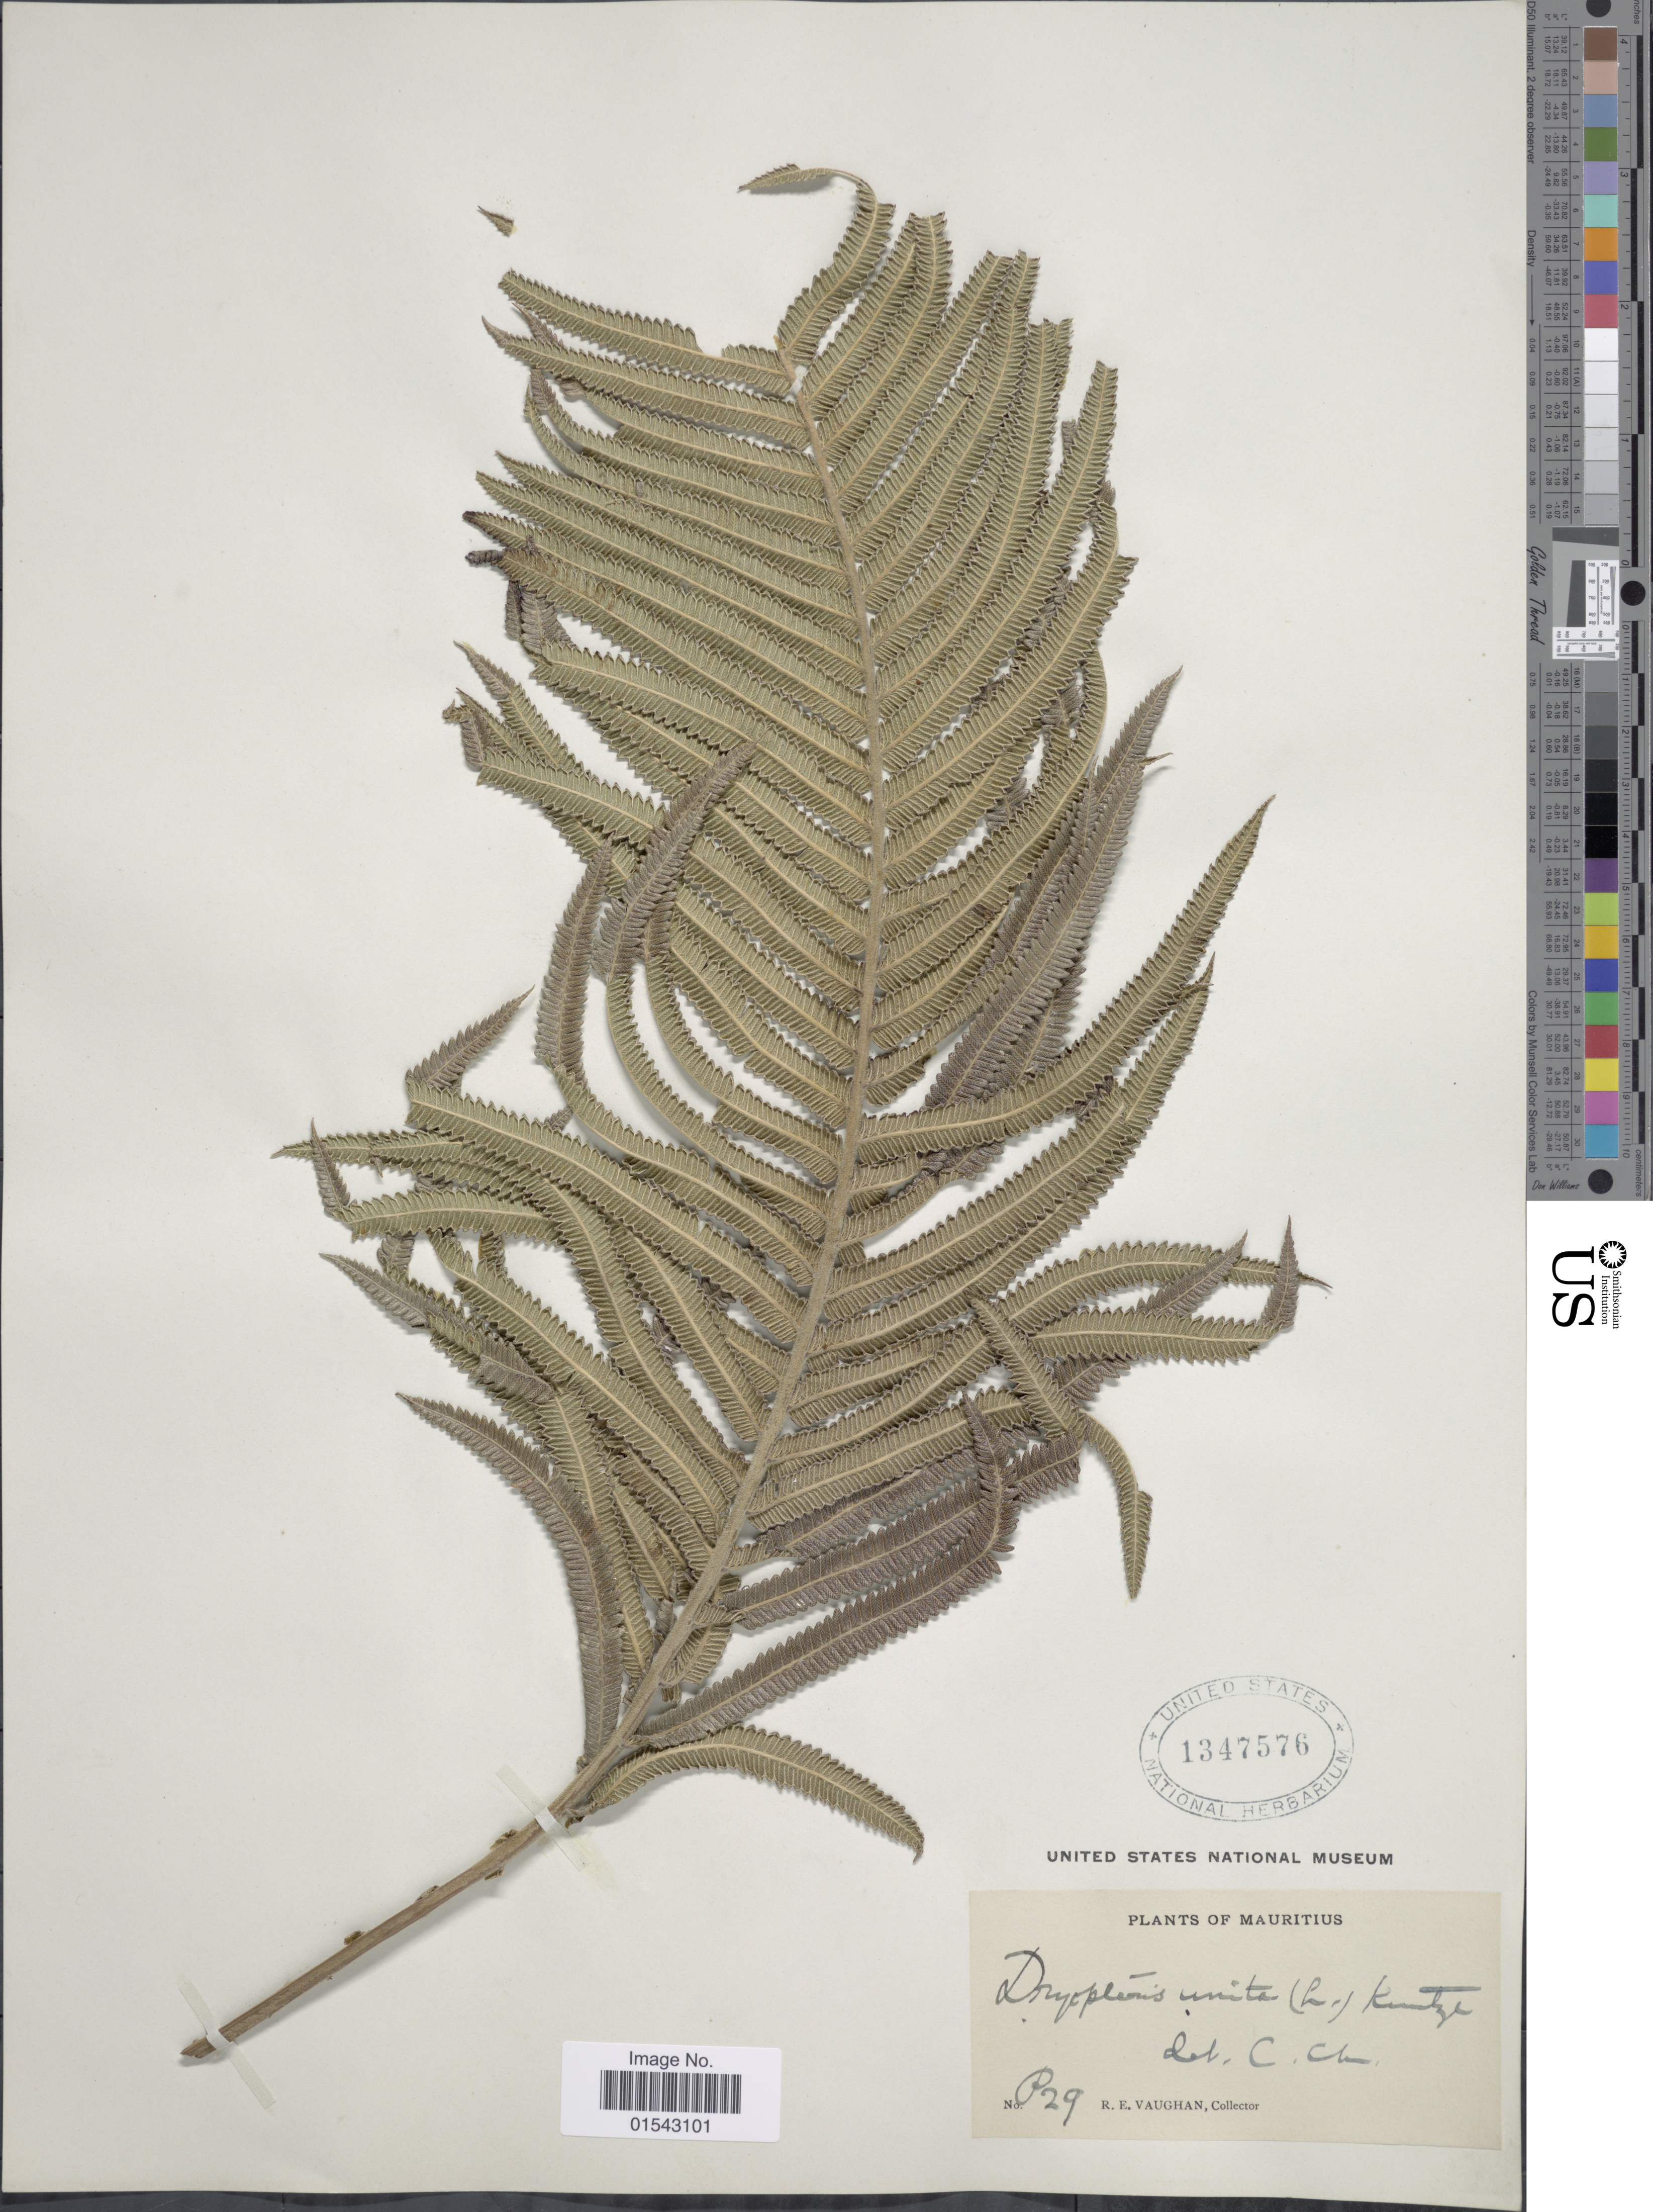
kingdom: Plantae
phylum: Tracheophyta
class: Polypodiopsida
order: Polypodiales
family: Thelypteridaceae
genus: Cyclosorus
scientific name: Cyclosorus sp.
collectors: R. Vaughan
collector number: P29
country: Mauritius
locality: Mauritius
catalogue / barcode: US 1347576